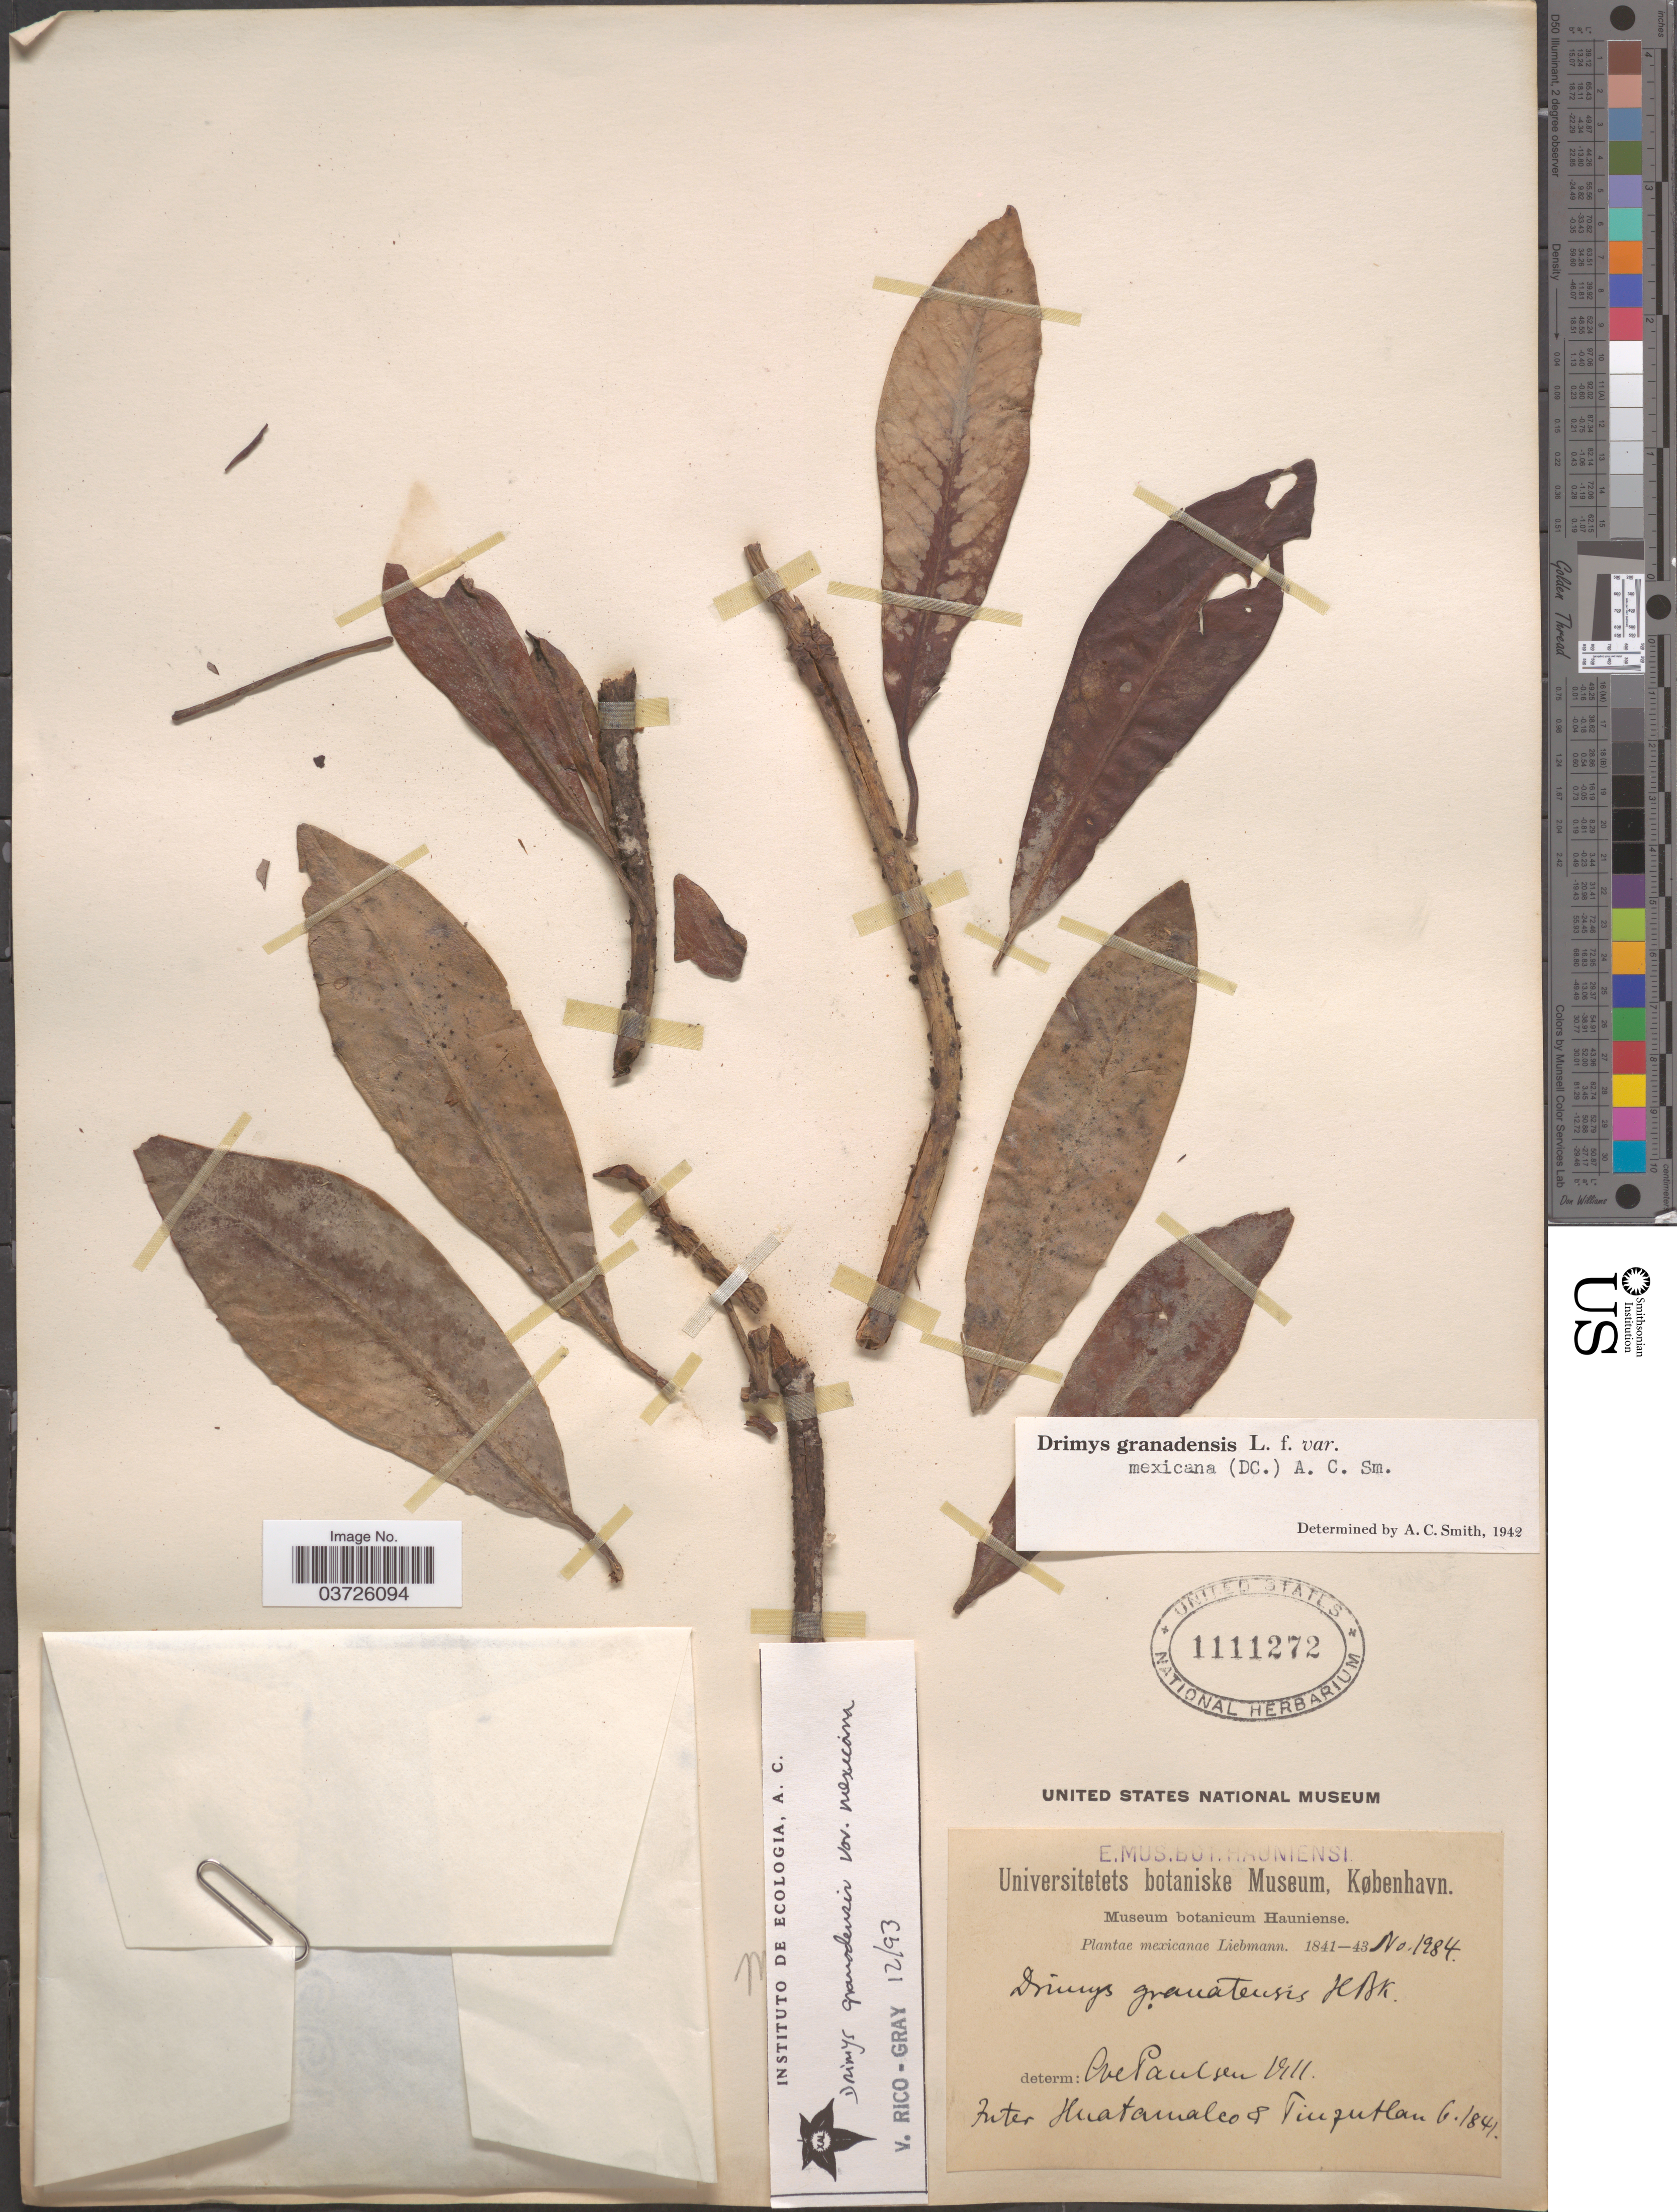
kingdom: Plantae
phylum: Tracheophyta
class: Magnoliopsida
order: Canellales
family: Winteraceae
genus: Drimys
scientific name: Drimys granadensis var. mexicana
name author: L. f.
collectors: Liebmann, --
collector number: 1984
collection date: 1841-06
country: Mexico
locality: Inter Huatamalco & Tinzutlan.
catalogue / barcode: US 1111272